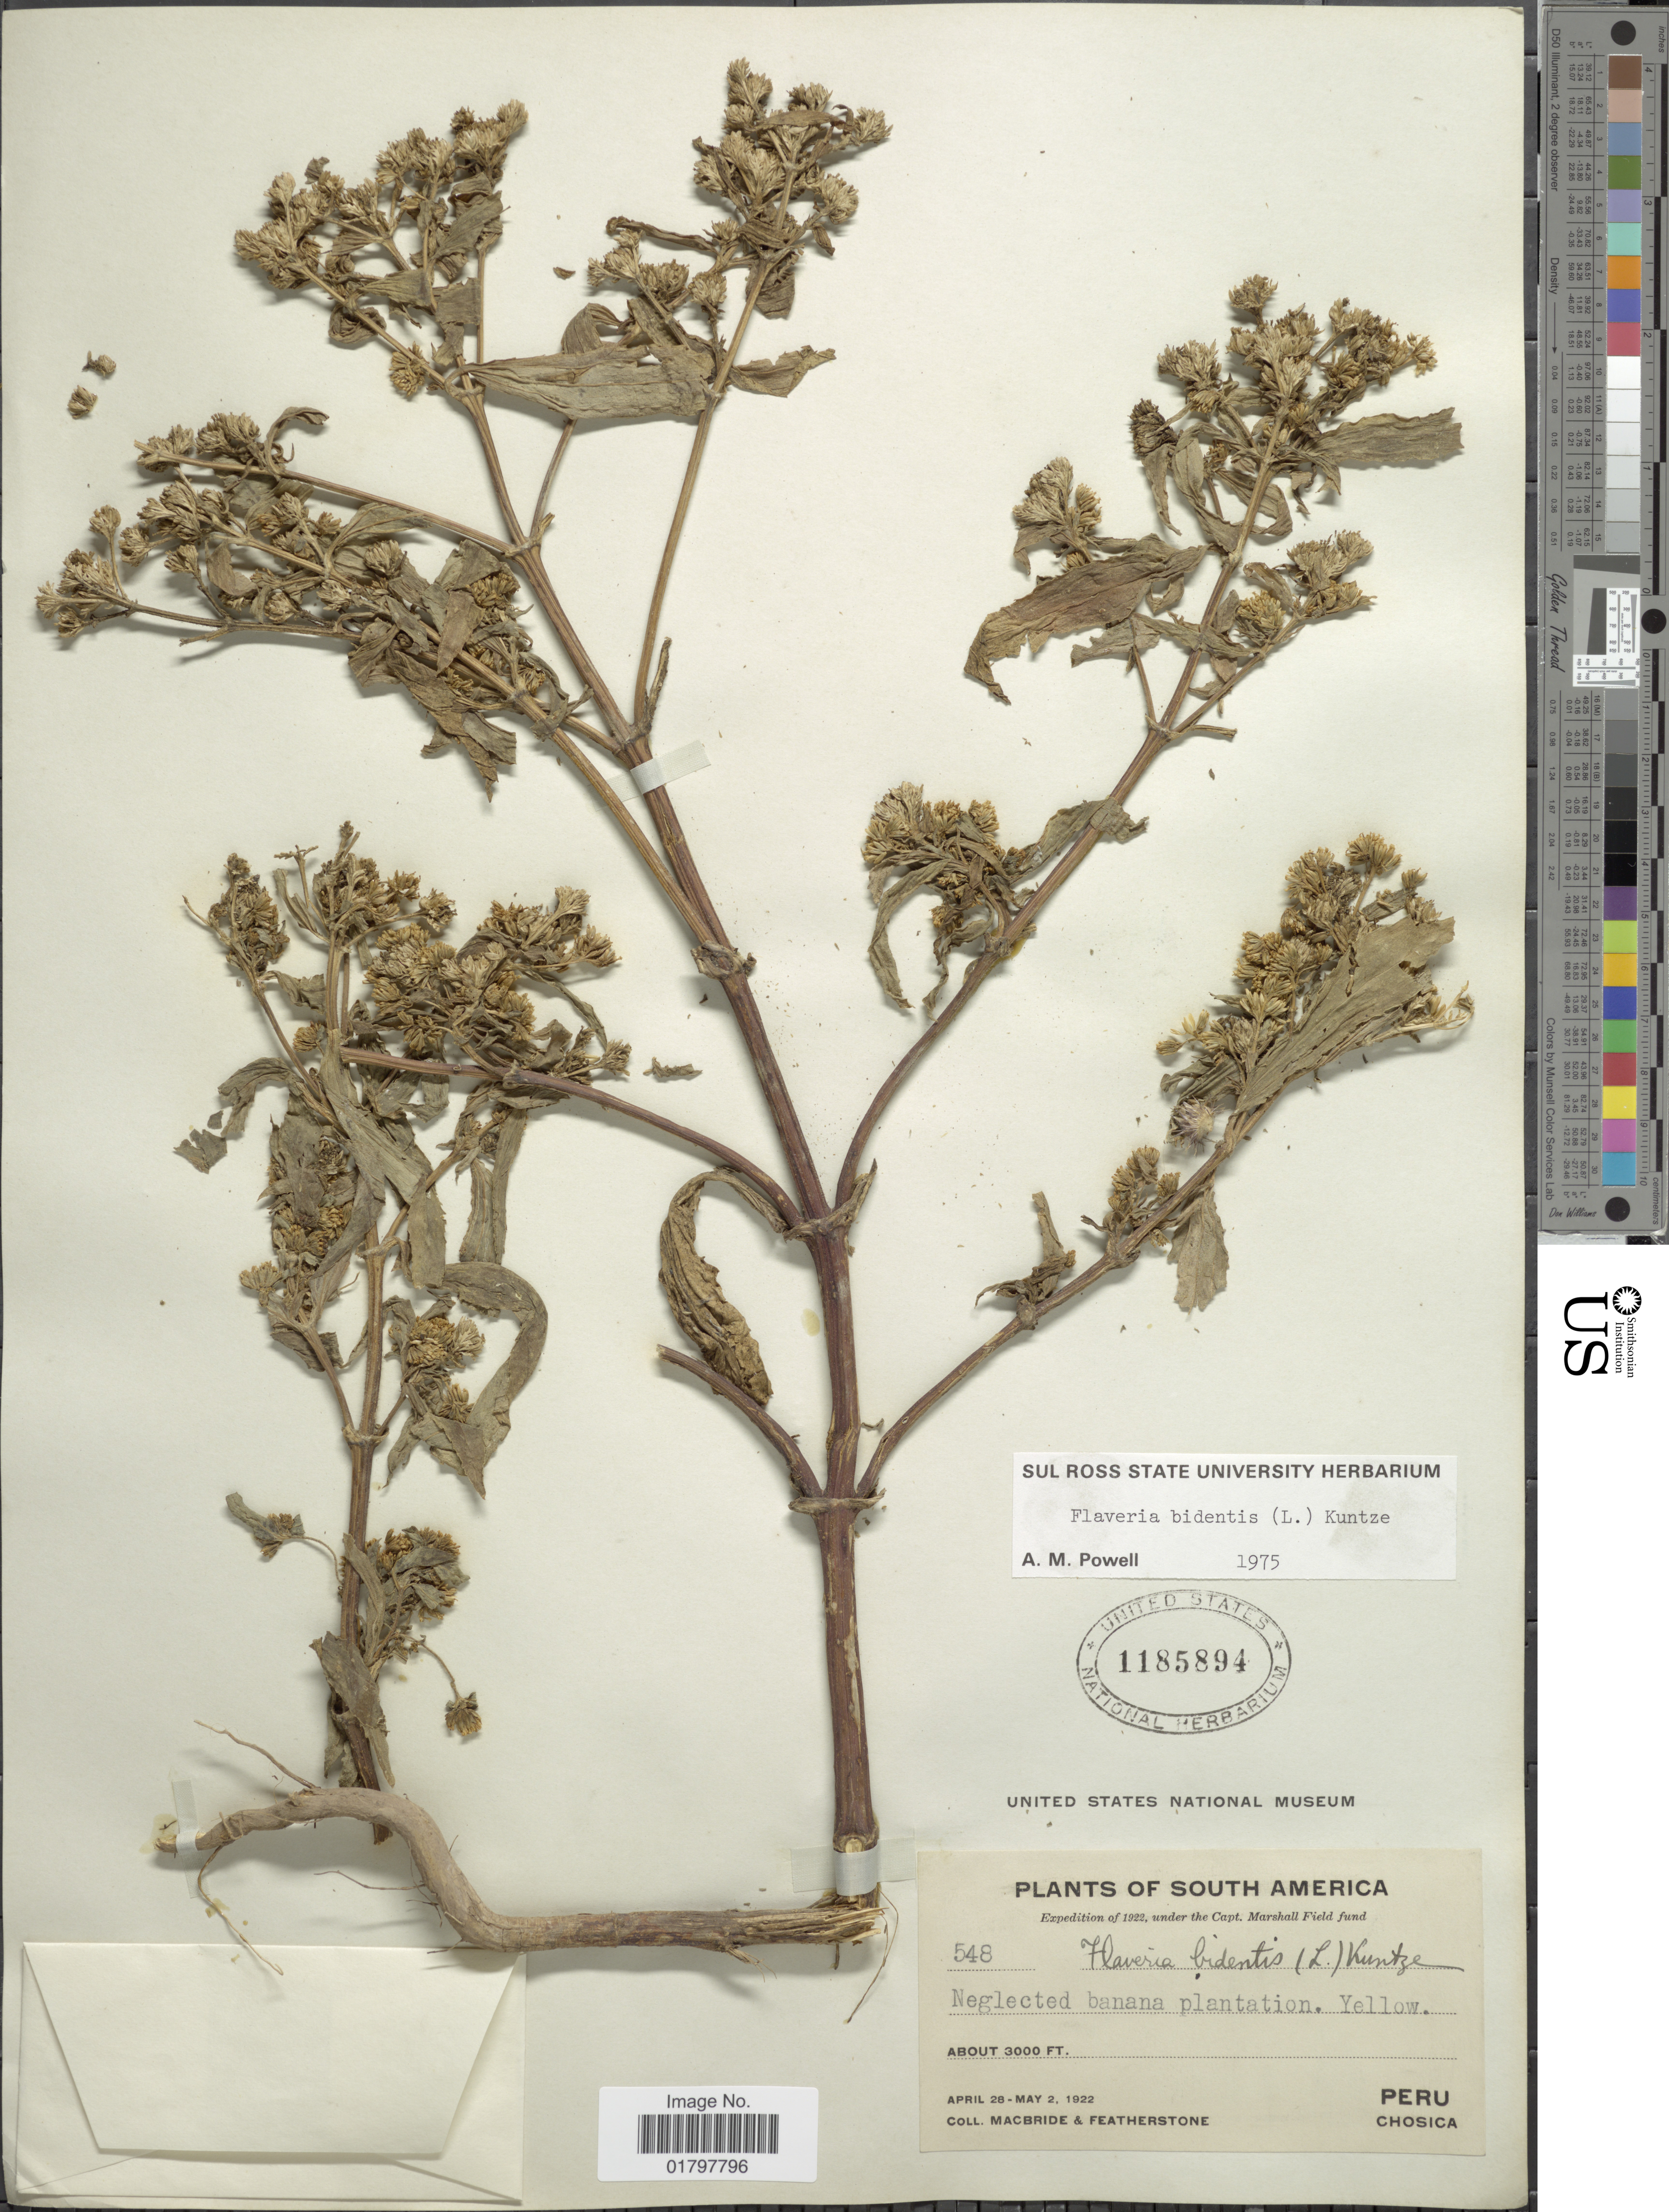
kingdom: Plantae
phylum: Tracheophyta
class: Magnoliopsida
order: Asterales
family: Asteraceae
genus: Flaveria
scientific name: Flaveria bidentis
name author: (L.) Kuntze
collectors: Macbride, -- & -. Featherstone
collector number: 548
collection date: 1922-04-28/1922-05-02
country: Peru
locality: Peru, Chosica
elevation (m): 914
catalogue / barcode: US 1185894